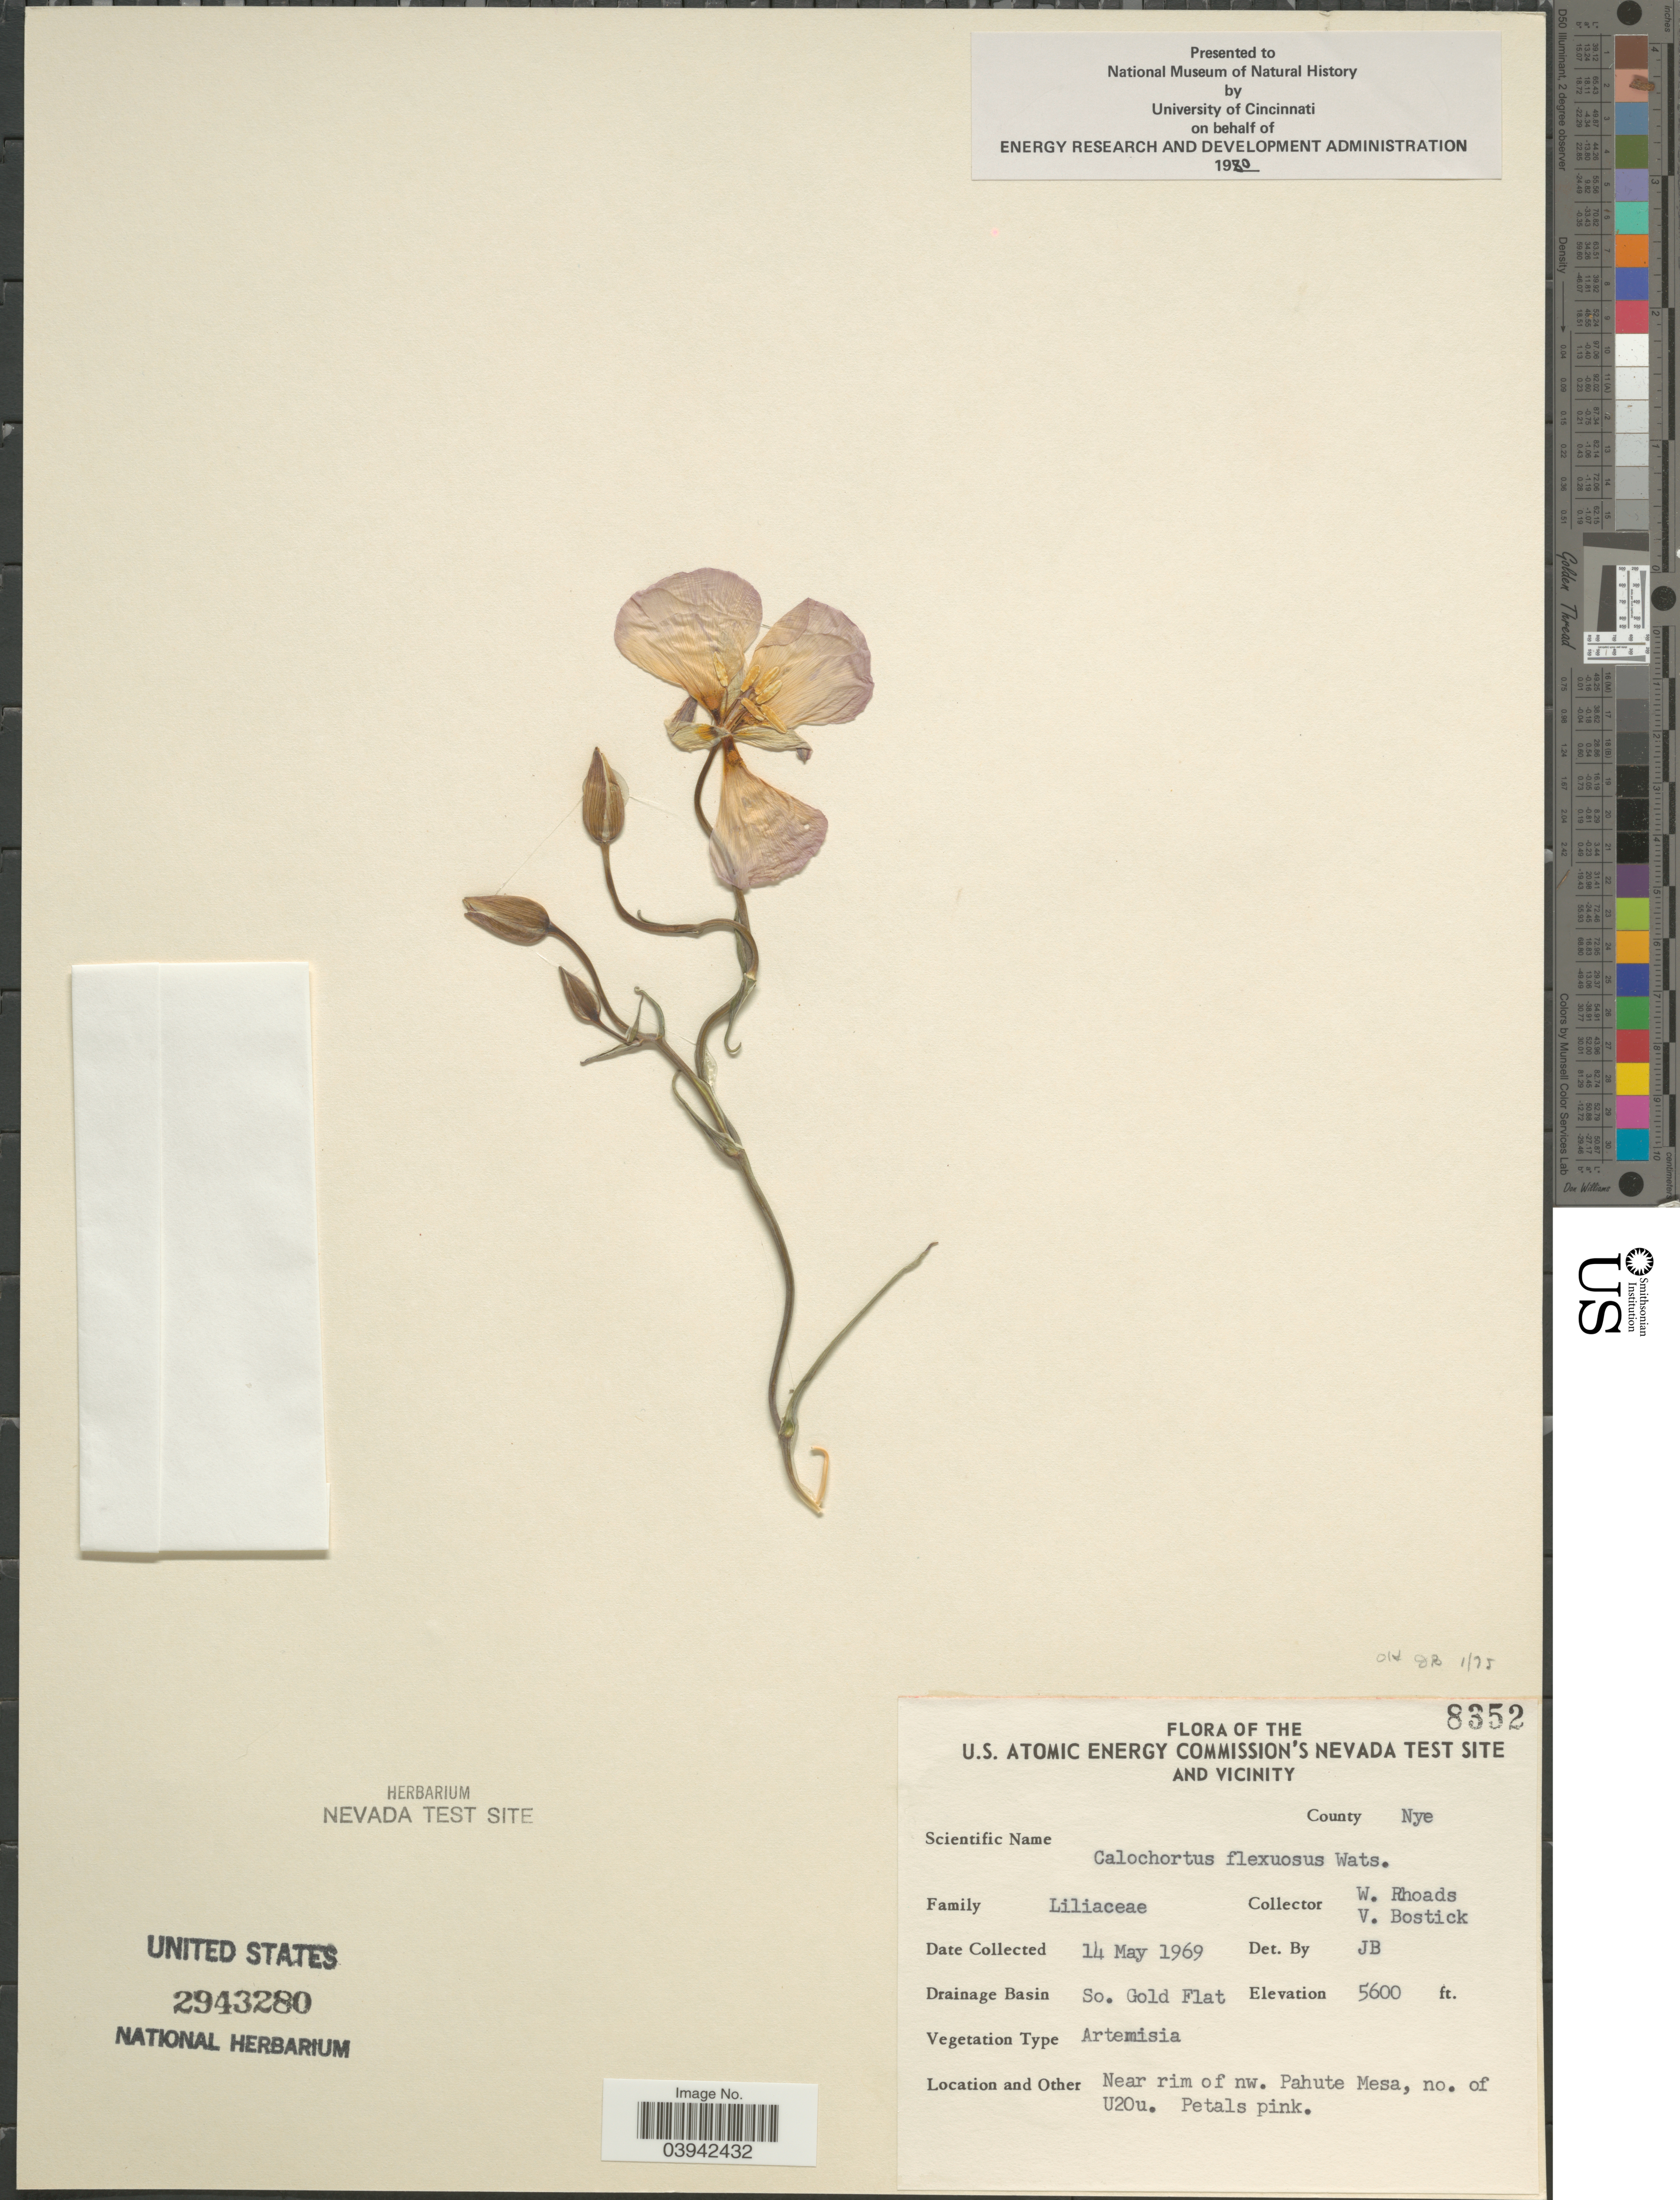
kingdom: Plantae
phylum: Tracheophyta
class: Liliopsida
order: Liliales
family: Liliaceae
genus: Calochortus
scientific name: Calochortus flexuosus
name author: S. Watson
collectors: W. Rhoads & V. Bostick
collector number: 8352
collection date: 1969-05-14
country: United States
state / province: Nevada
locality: The U.S. Atomic Energy Commission's Nevada Test Site and Vicinity. County Nye. Drainage Basin So. Gold Flat. Near rim of nw. Pahute Mesa, no. of U20u.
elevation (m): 1707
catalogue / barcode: US 2943280